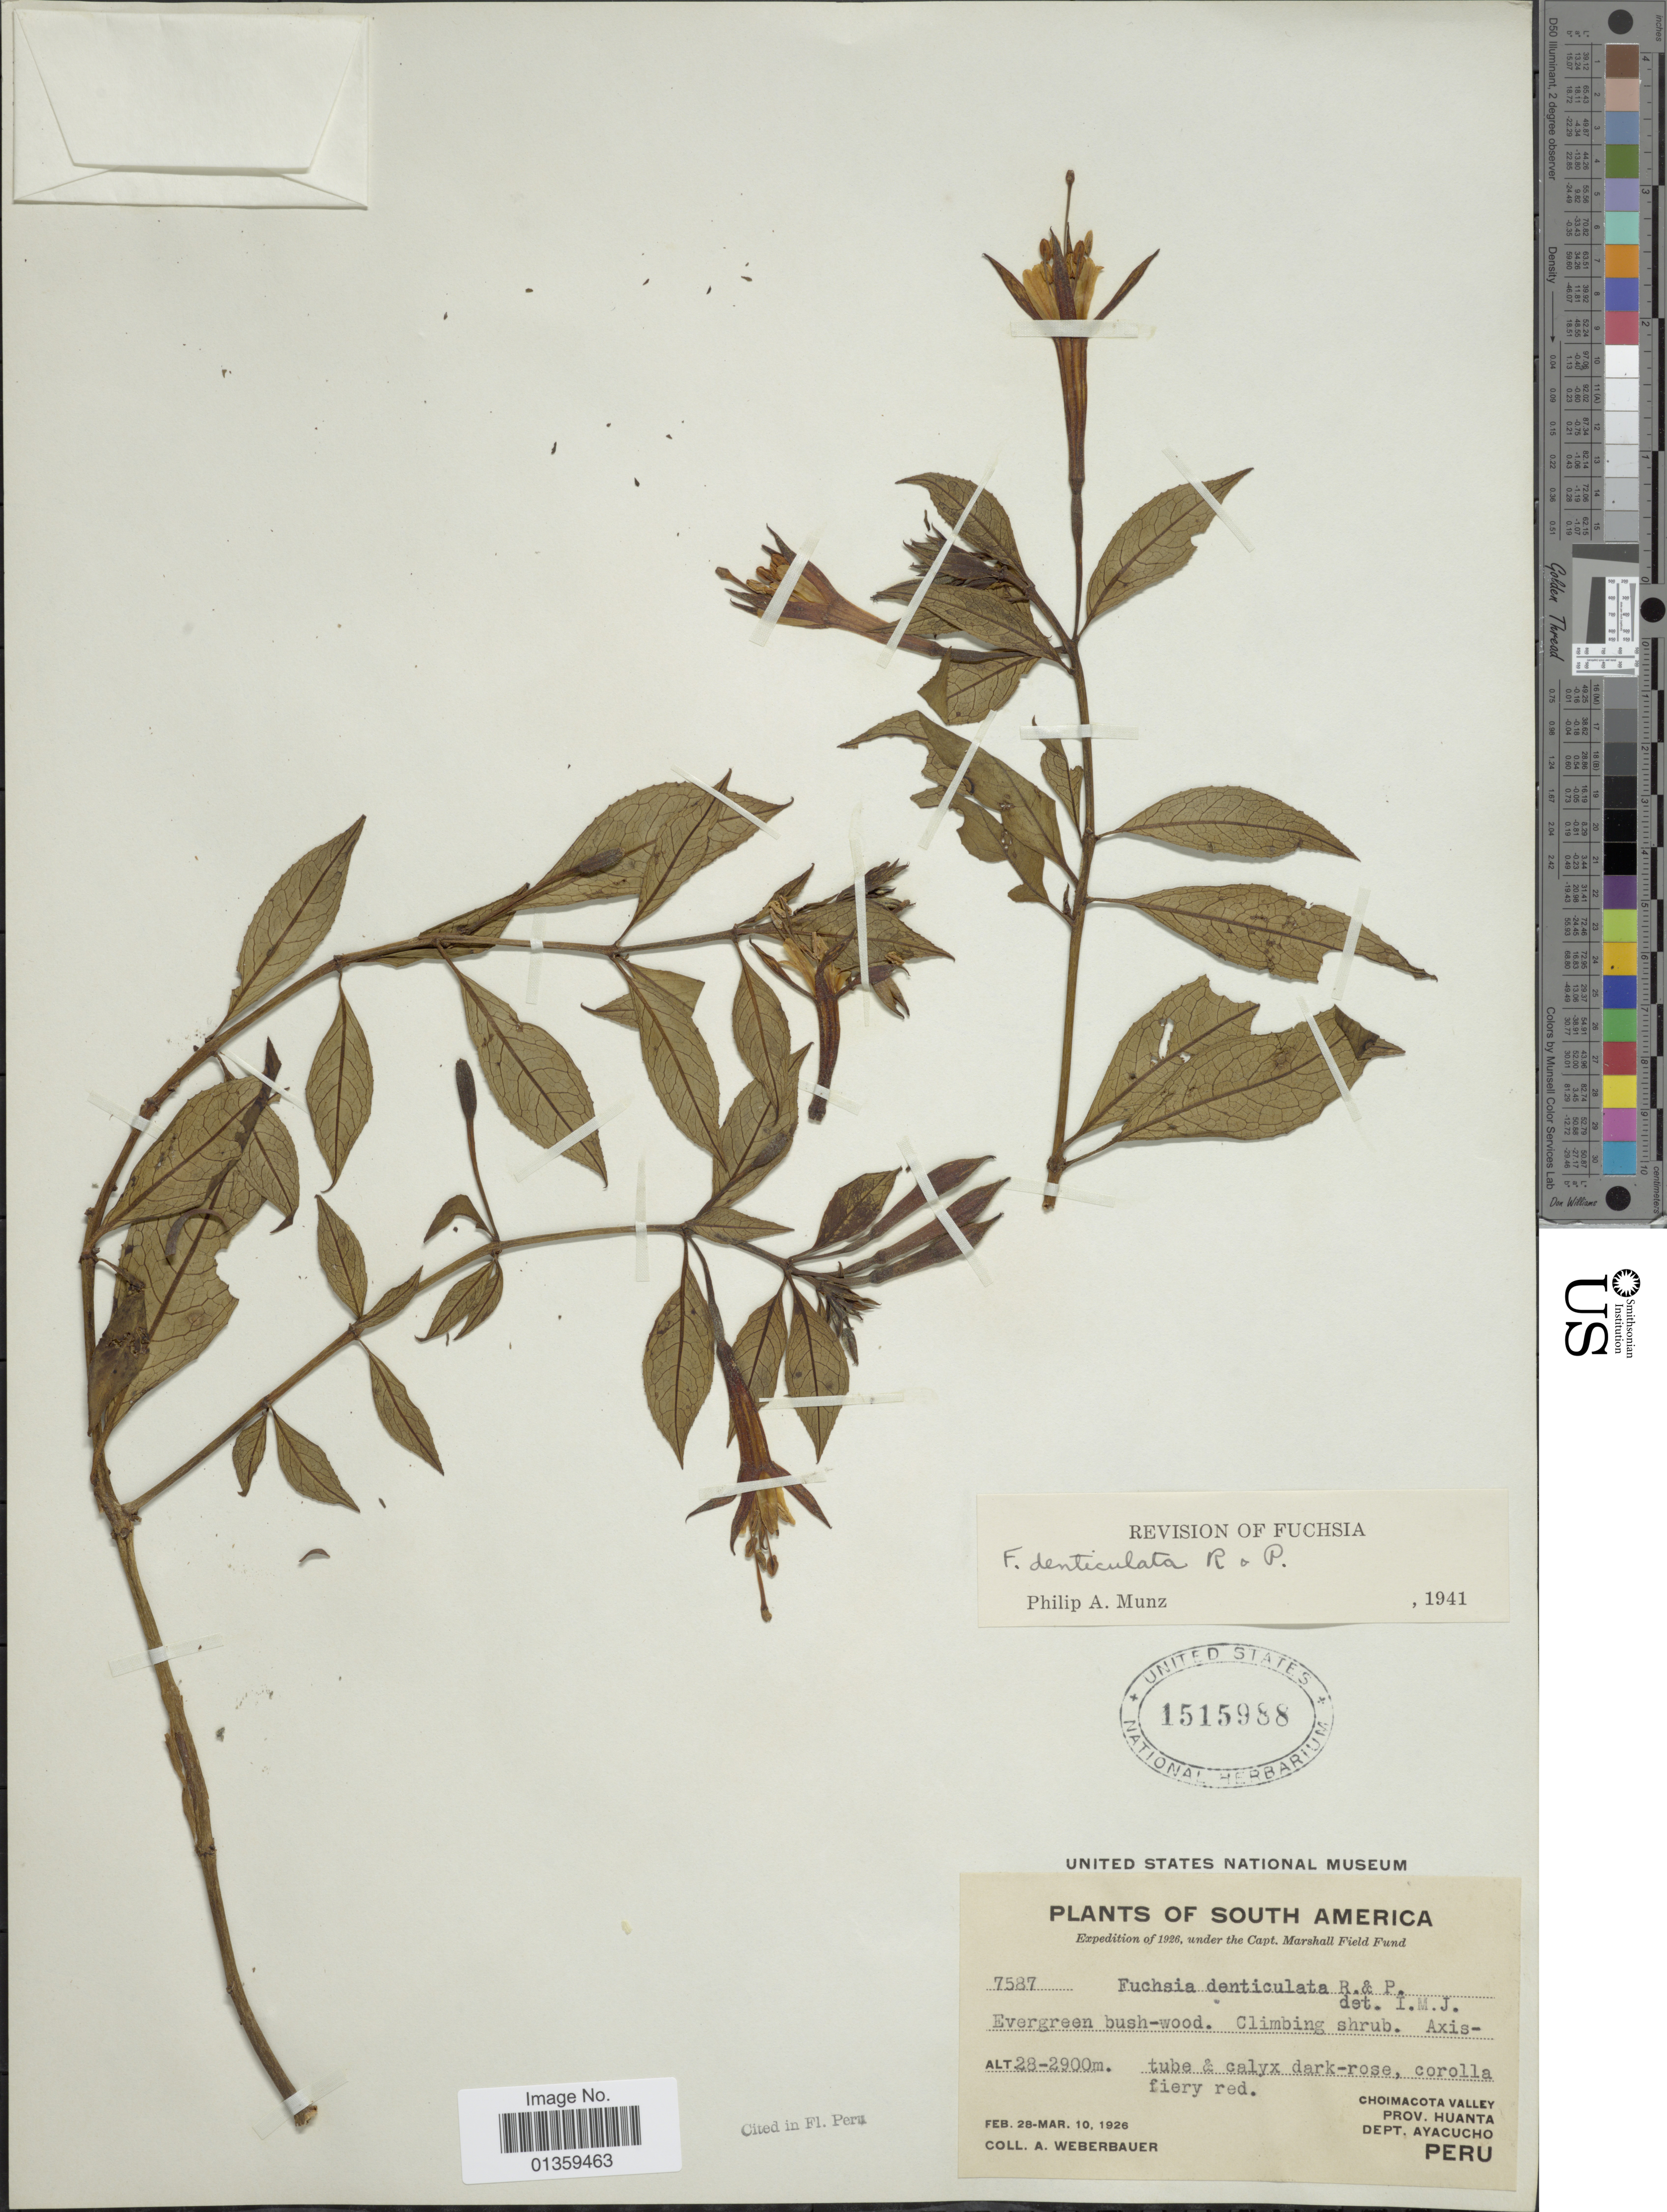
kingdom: Plantae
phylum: Tracheophyta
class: Magnoliopsida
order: Myrtales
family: Onagraceae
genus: Fuchsia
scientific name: Fuchsia denticulata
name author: Ruiz & Pav.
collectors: A. Weberbauer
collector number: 7587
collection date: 1926-02-28/1926-03-10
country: Peru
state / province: Ayacucho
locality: Choimacota Valley, Prov. Huanta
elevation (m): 2800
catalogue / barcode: US 1515988